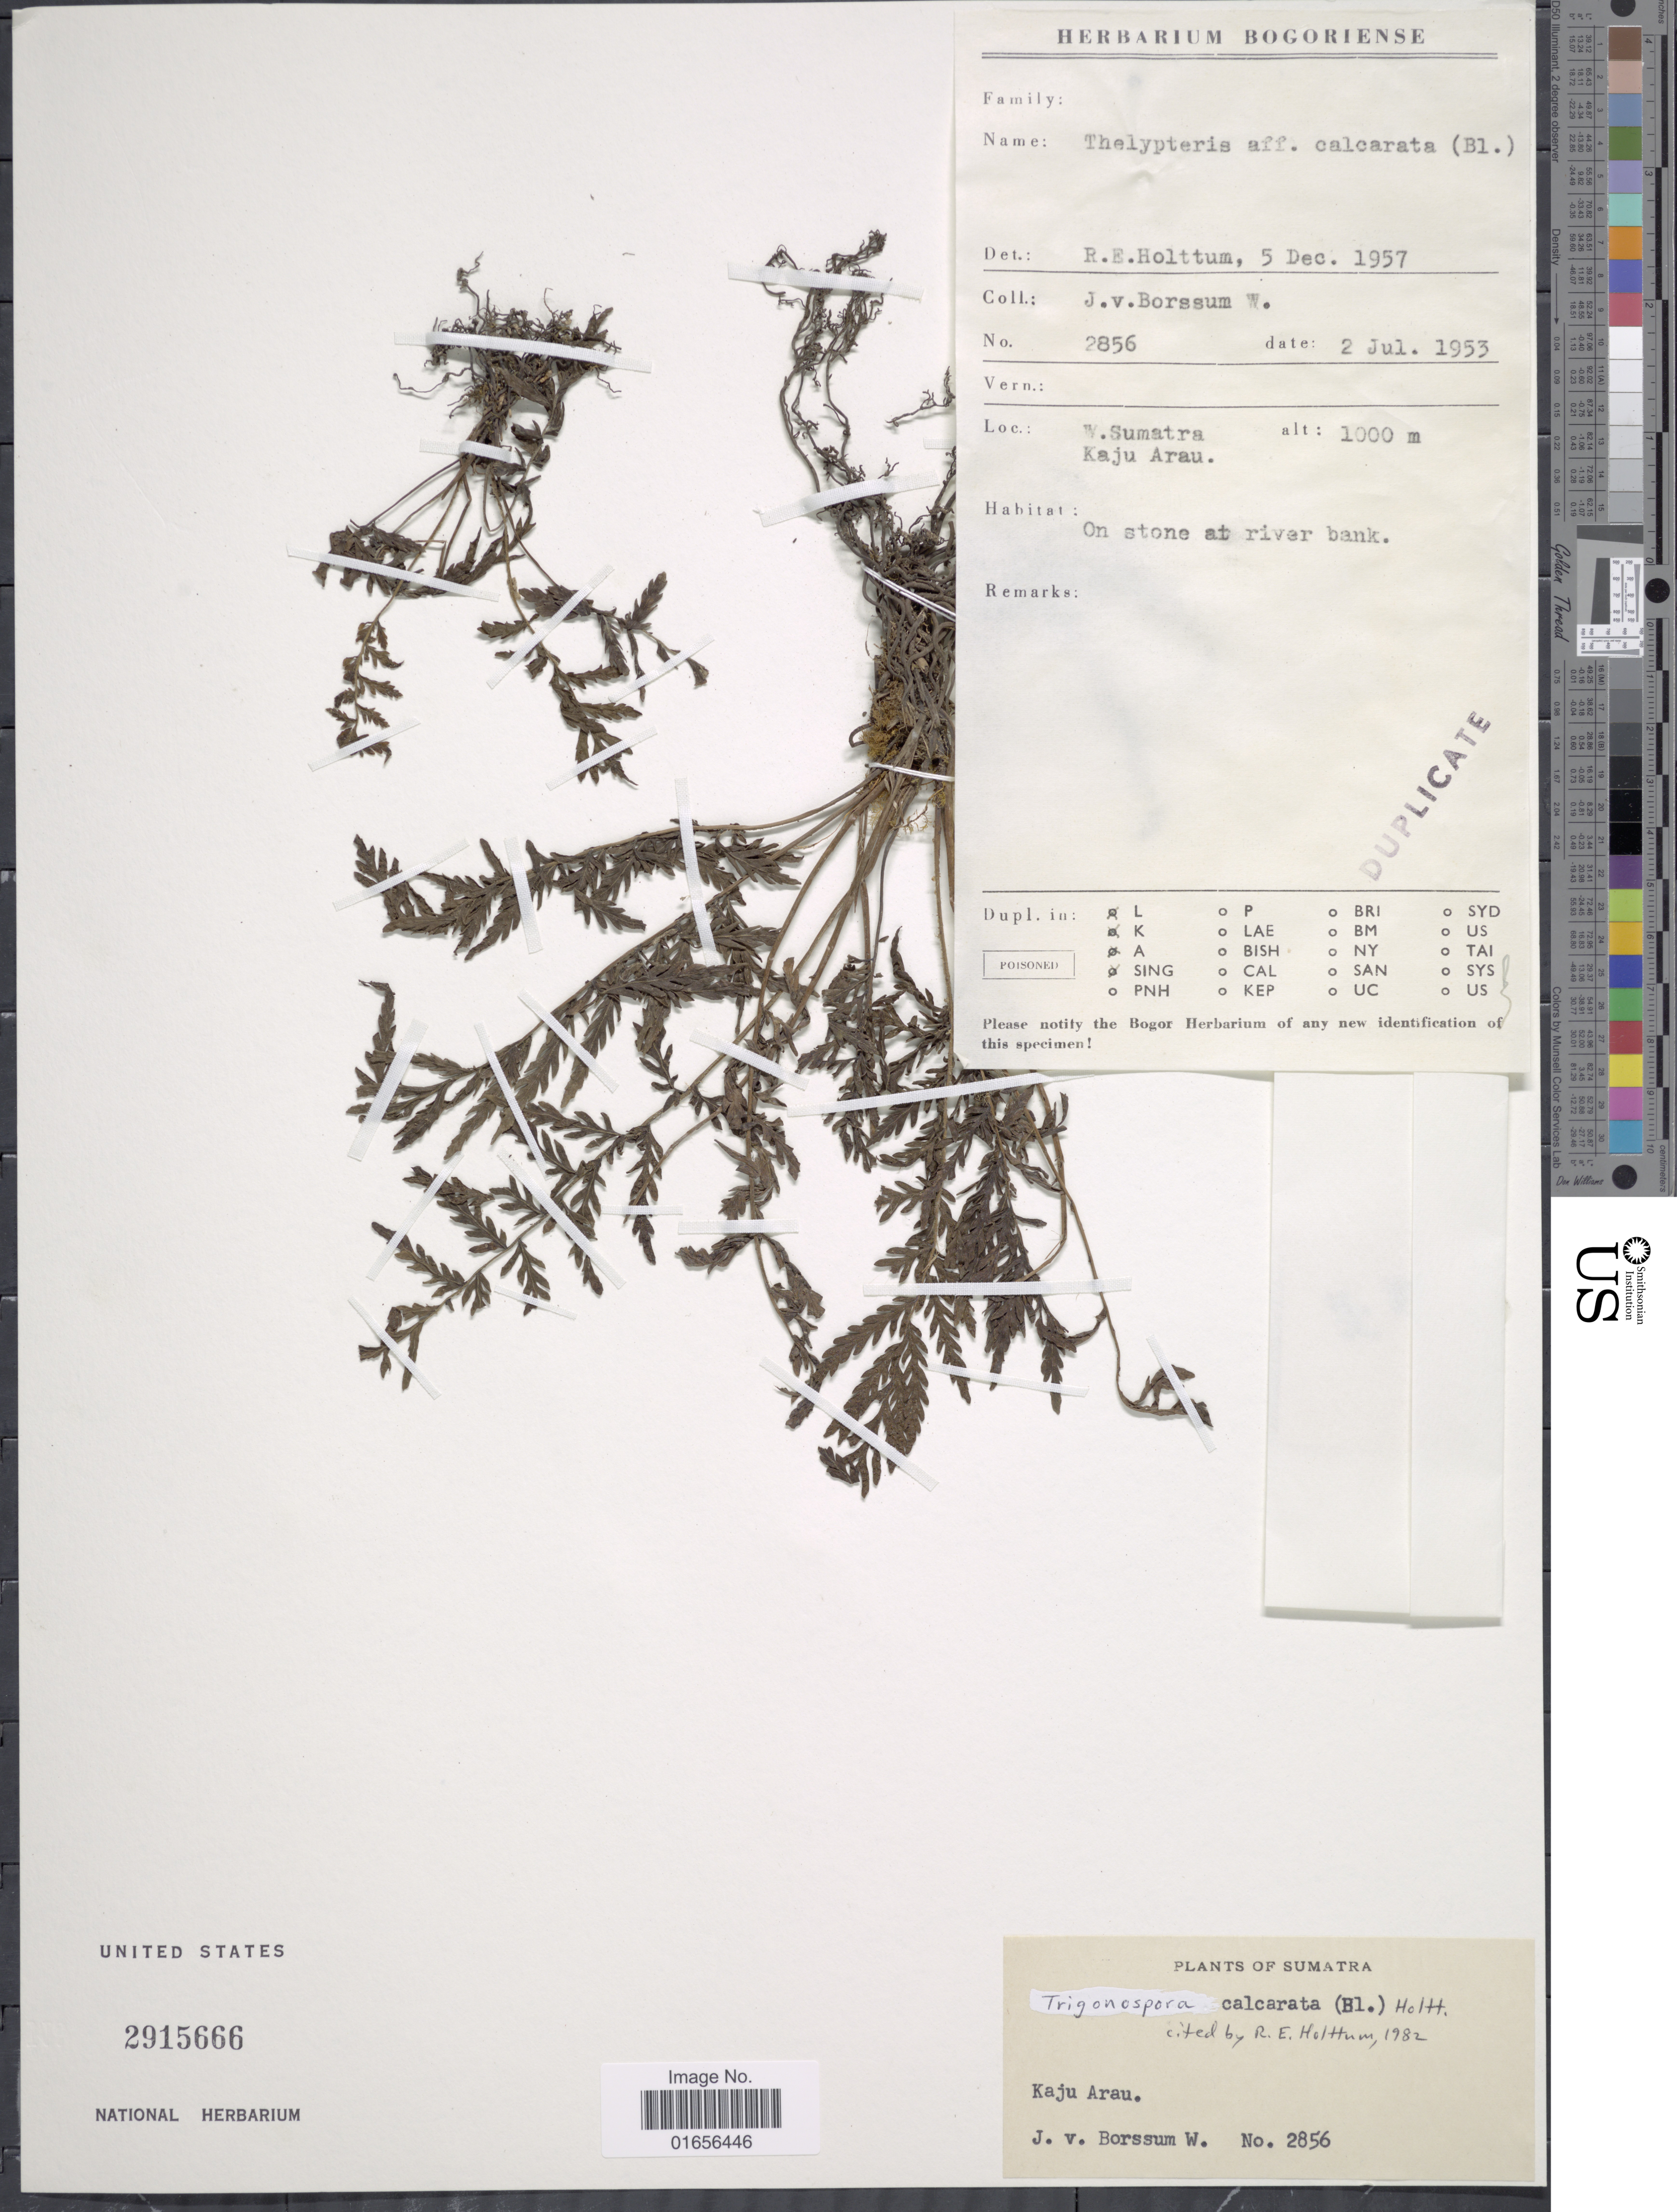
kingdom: Plantae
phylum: Tracheophyta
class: Polypodiopsida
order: Polypodiales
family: Thelypteridaceae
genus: Trigonospora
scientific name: Trigonospora calcarata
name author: (Blume) Holttum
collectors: J. Borssum Waalkes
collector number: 2856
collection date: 1953-07-02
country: Indonesia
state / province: Sumatra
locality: Sumatra, Kaju Arau, W. Sumatra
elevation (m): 1000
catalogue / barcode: US 2915666